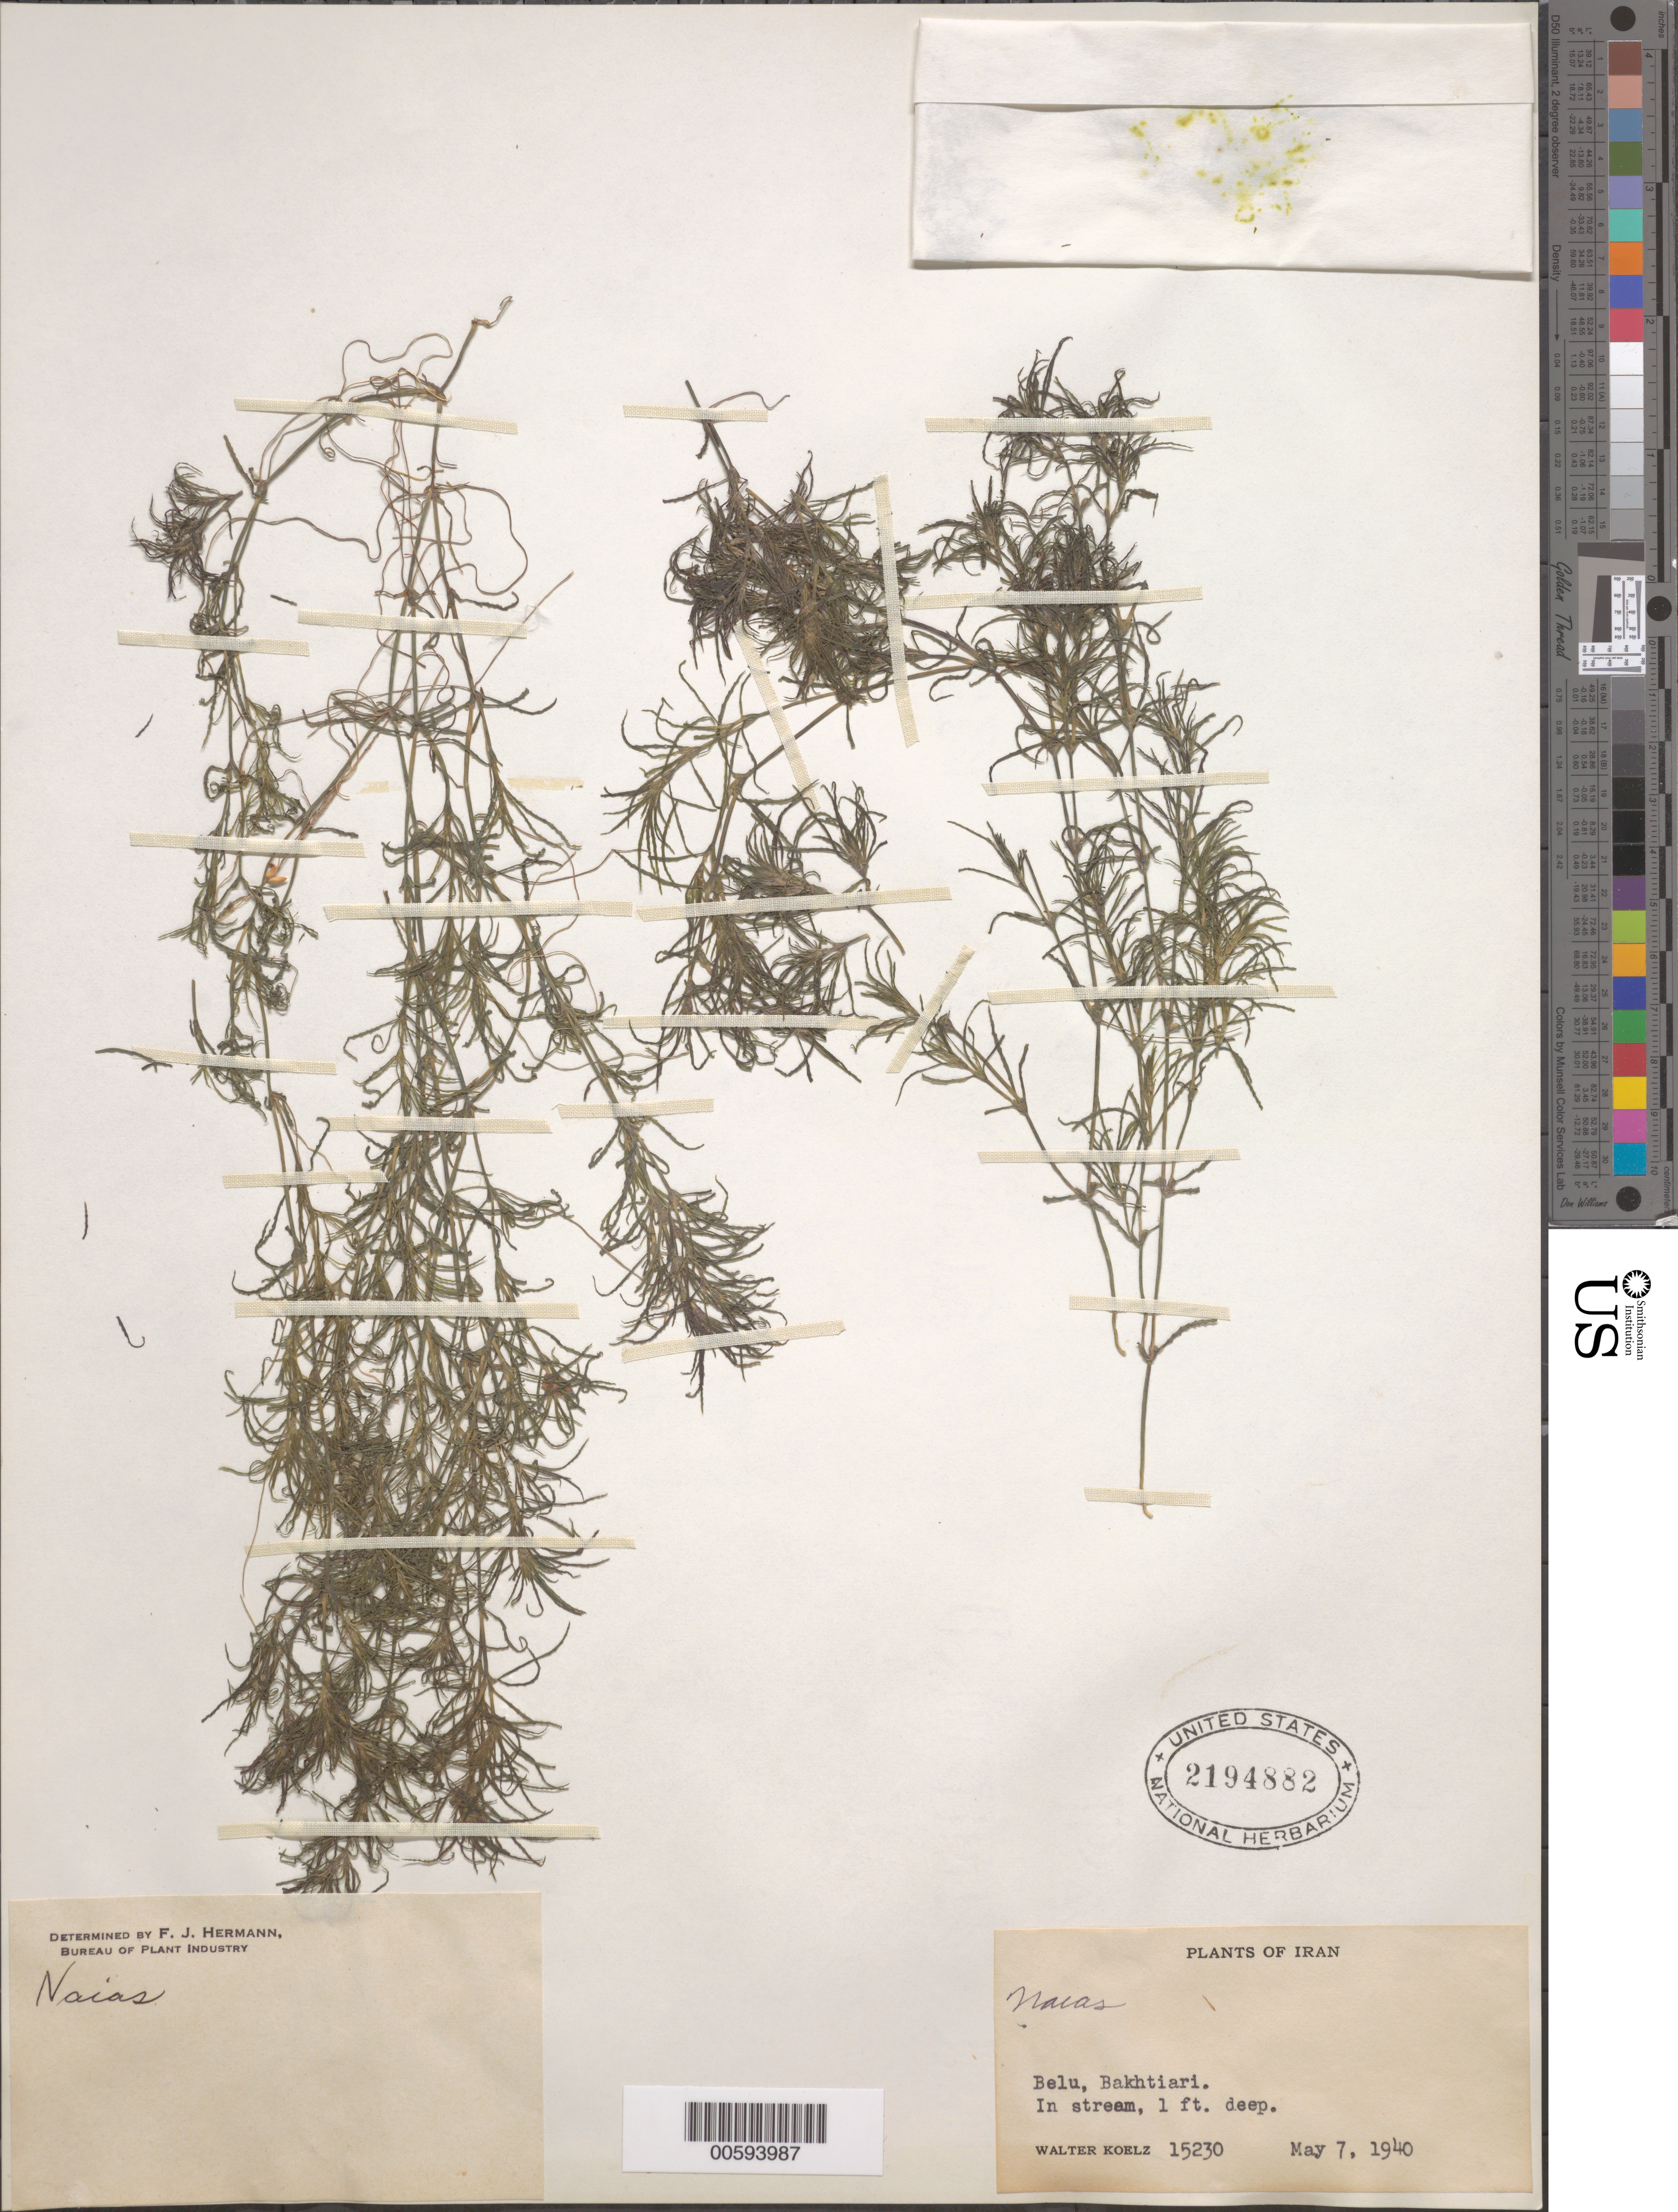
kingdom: Plantae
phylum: Tracheophyta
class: Liliopsida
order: Alismatales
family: Hydrocharitaceae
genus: Najas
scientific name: Najas sp.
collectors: W. N. Koelz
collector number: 15230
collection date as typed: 07 May 1940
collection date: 1940-05-07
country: Iran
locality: Belu, Bakhtiari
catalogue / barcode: US 2194882